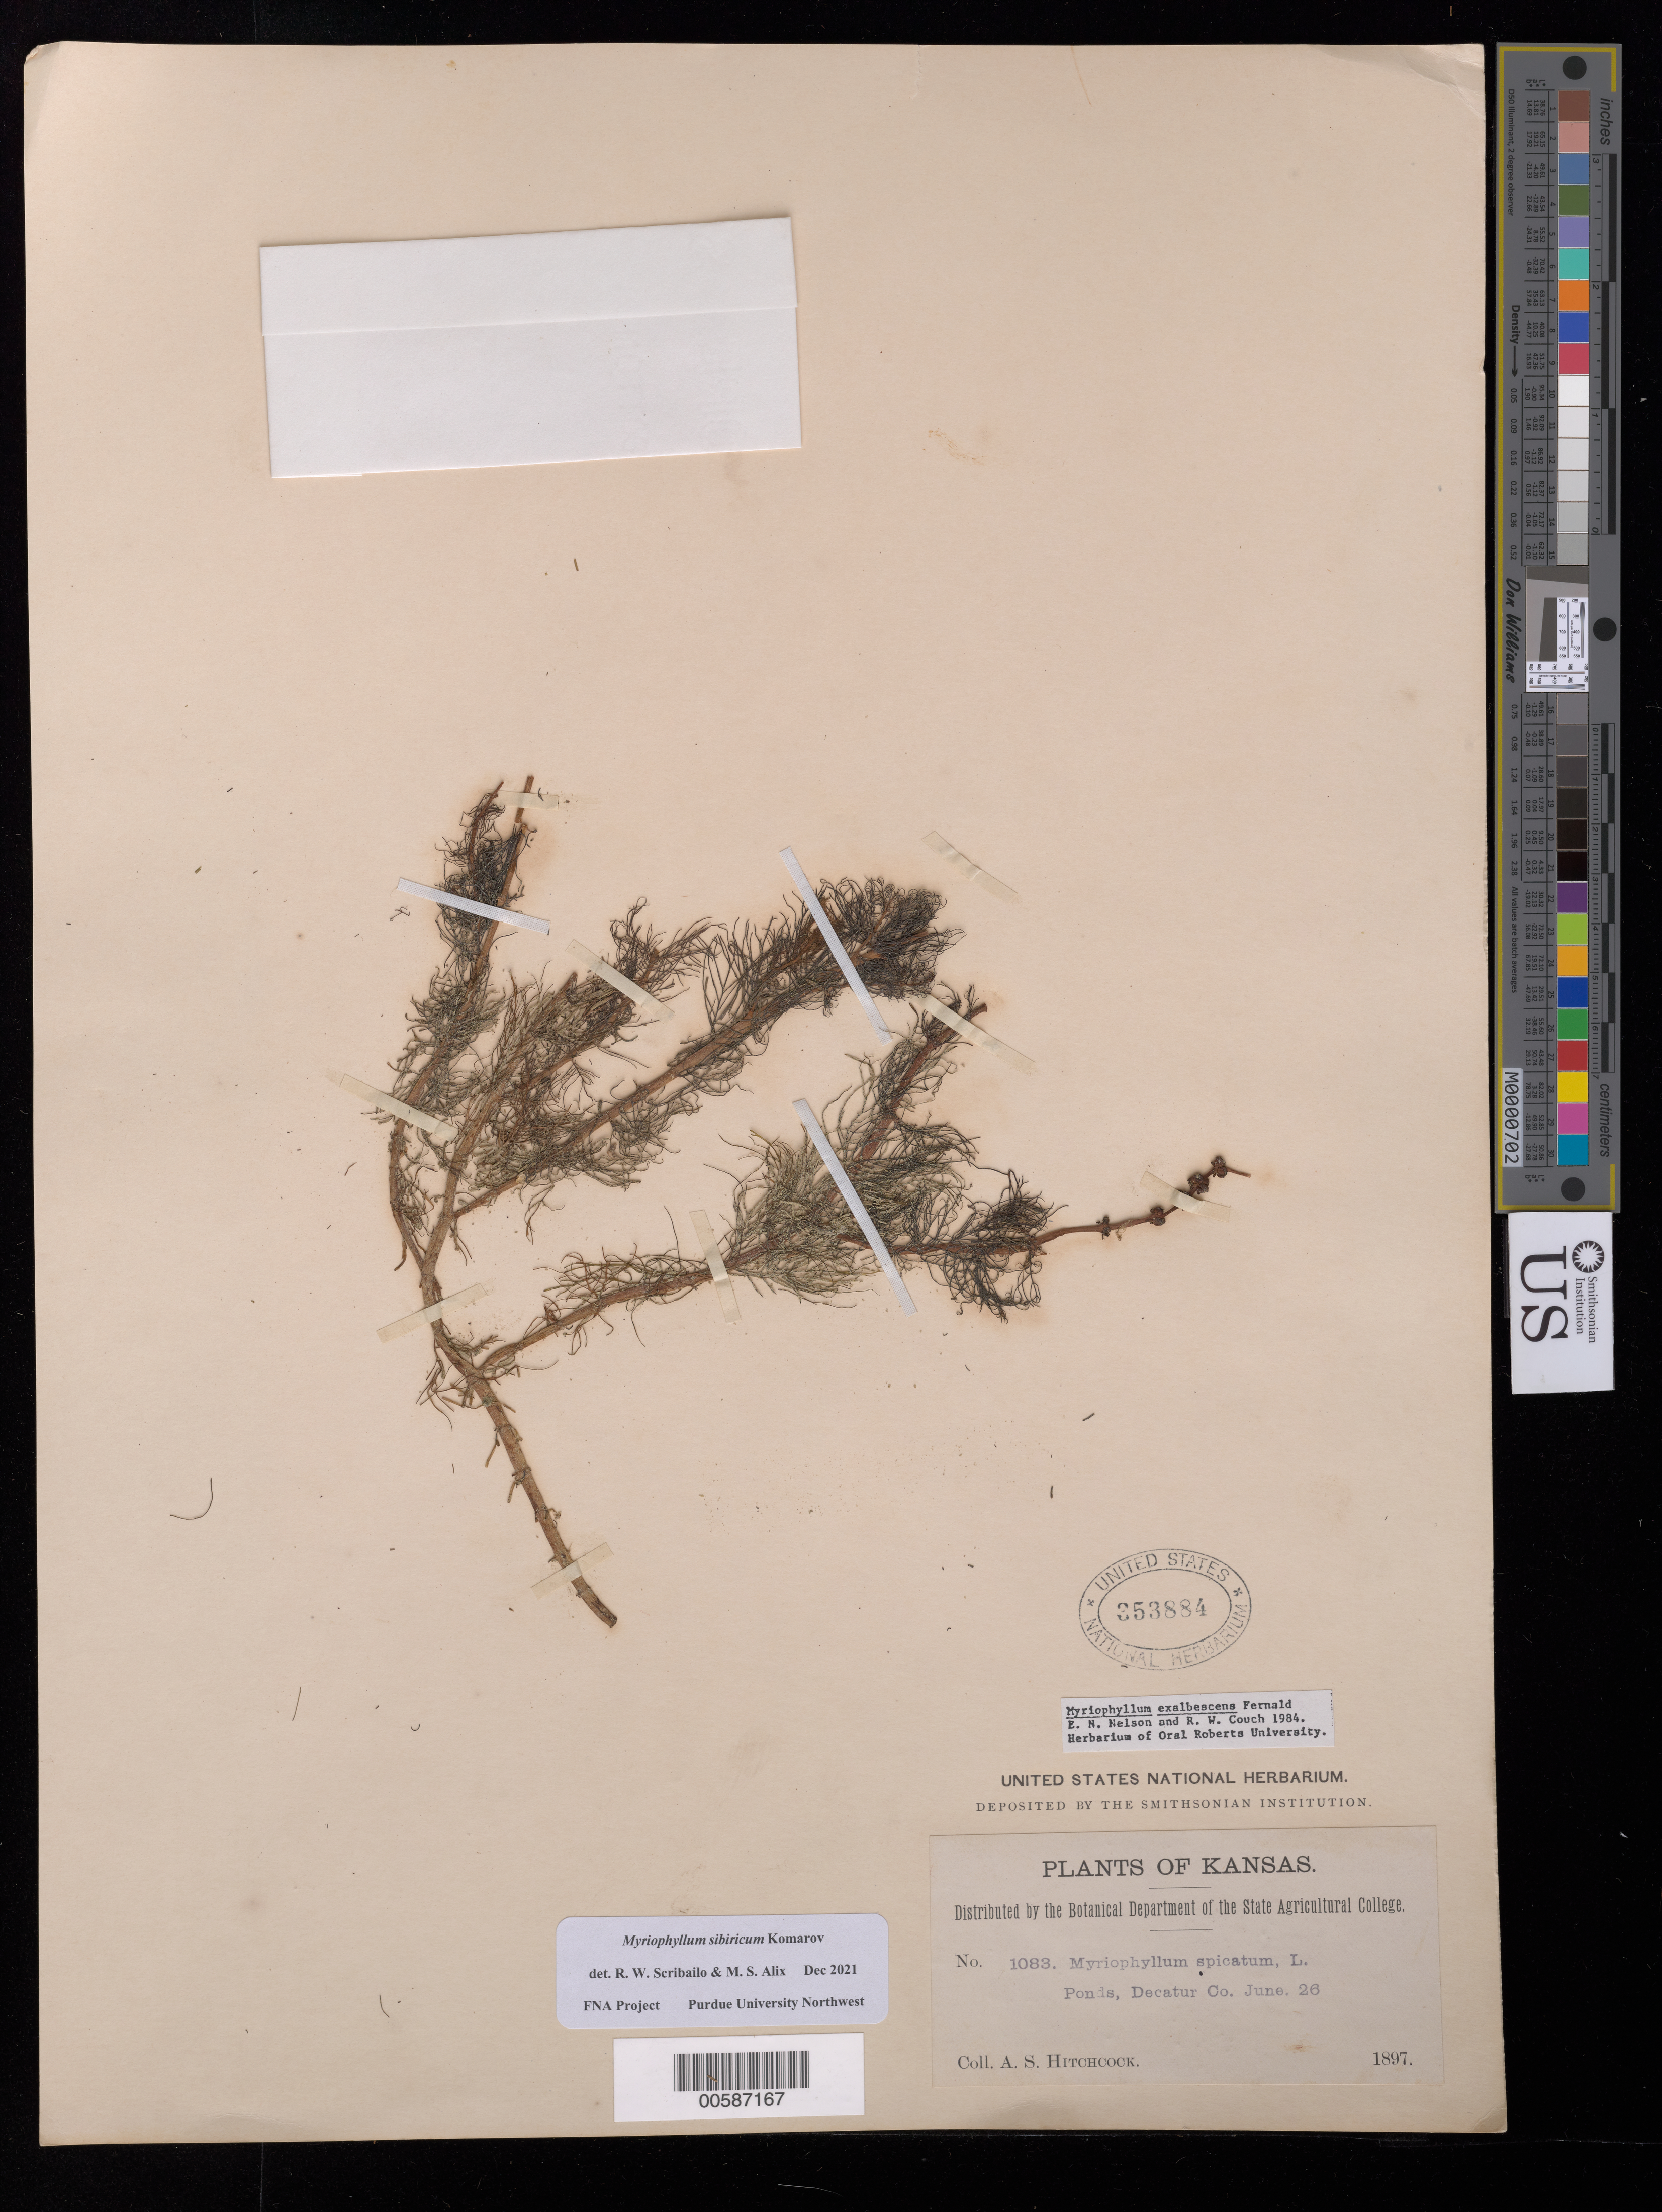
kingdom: Plantae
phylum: Tracheophyta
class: Magnoliopsida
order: Saxifragales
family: Haloragaceae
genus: Myriophyllum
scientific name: Myriophyllum sibiricum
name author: Kom.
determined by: Scribailo, R. W.; Alix, M. S.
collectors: A. S. Hitchcock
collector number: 1083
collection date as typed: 26 Jun 1897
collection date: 1897-06-26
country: United States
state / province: Kansas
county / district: Decatur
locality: Ponds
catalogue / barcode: US 353884